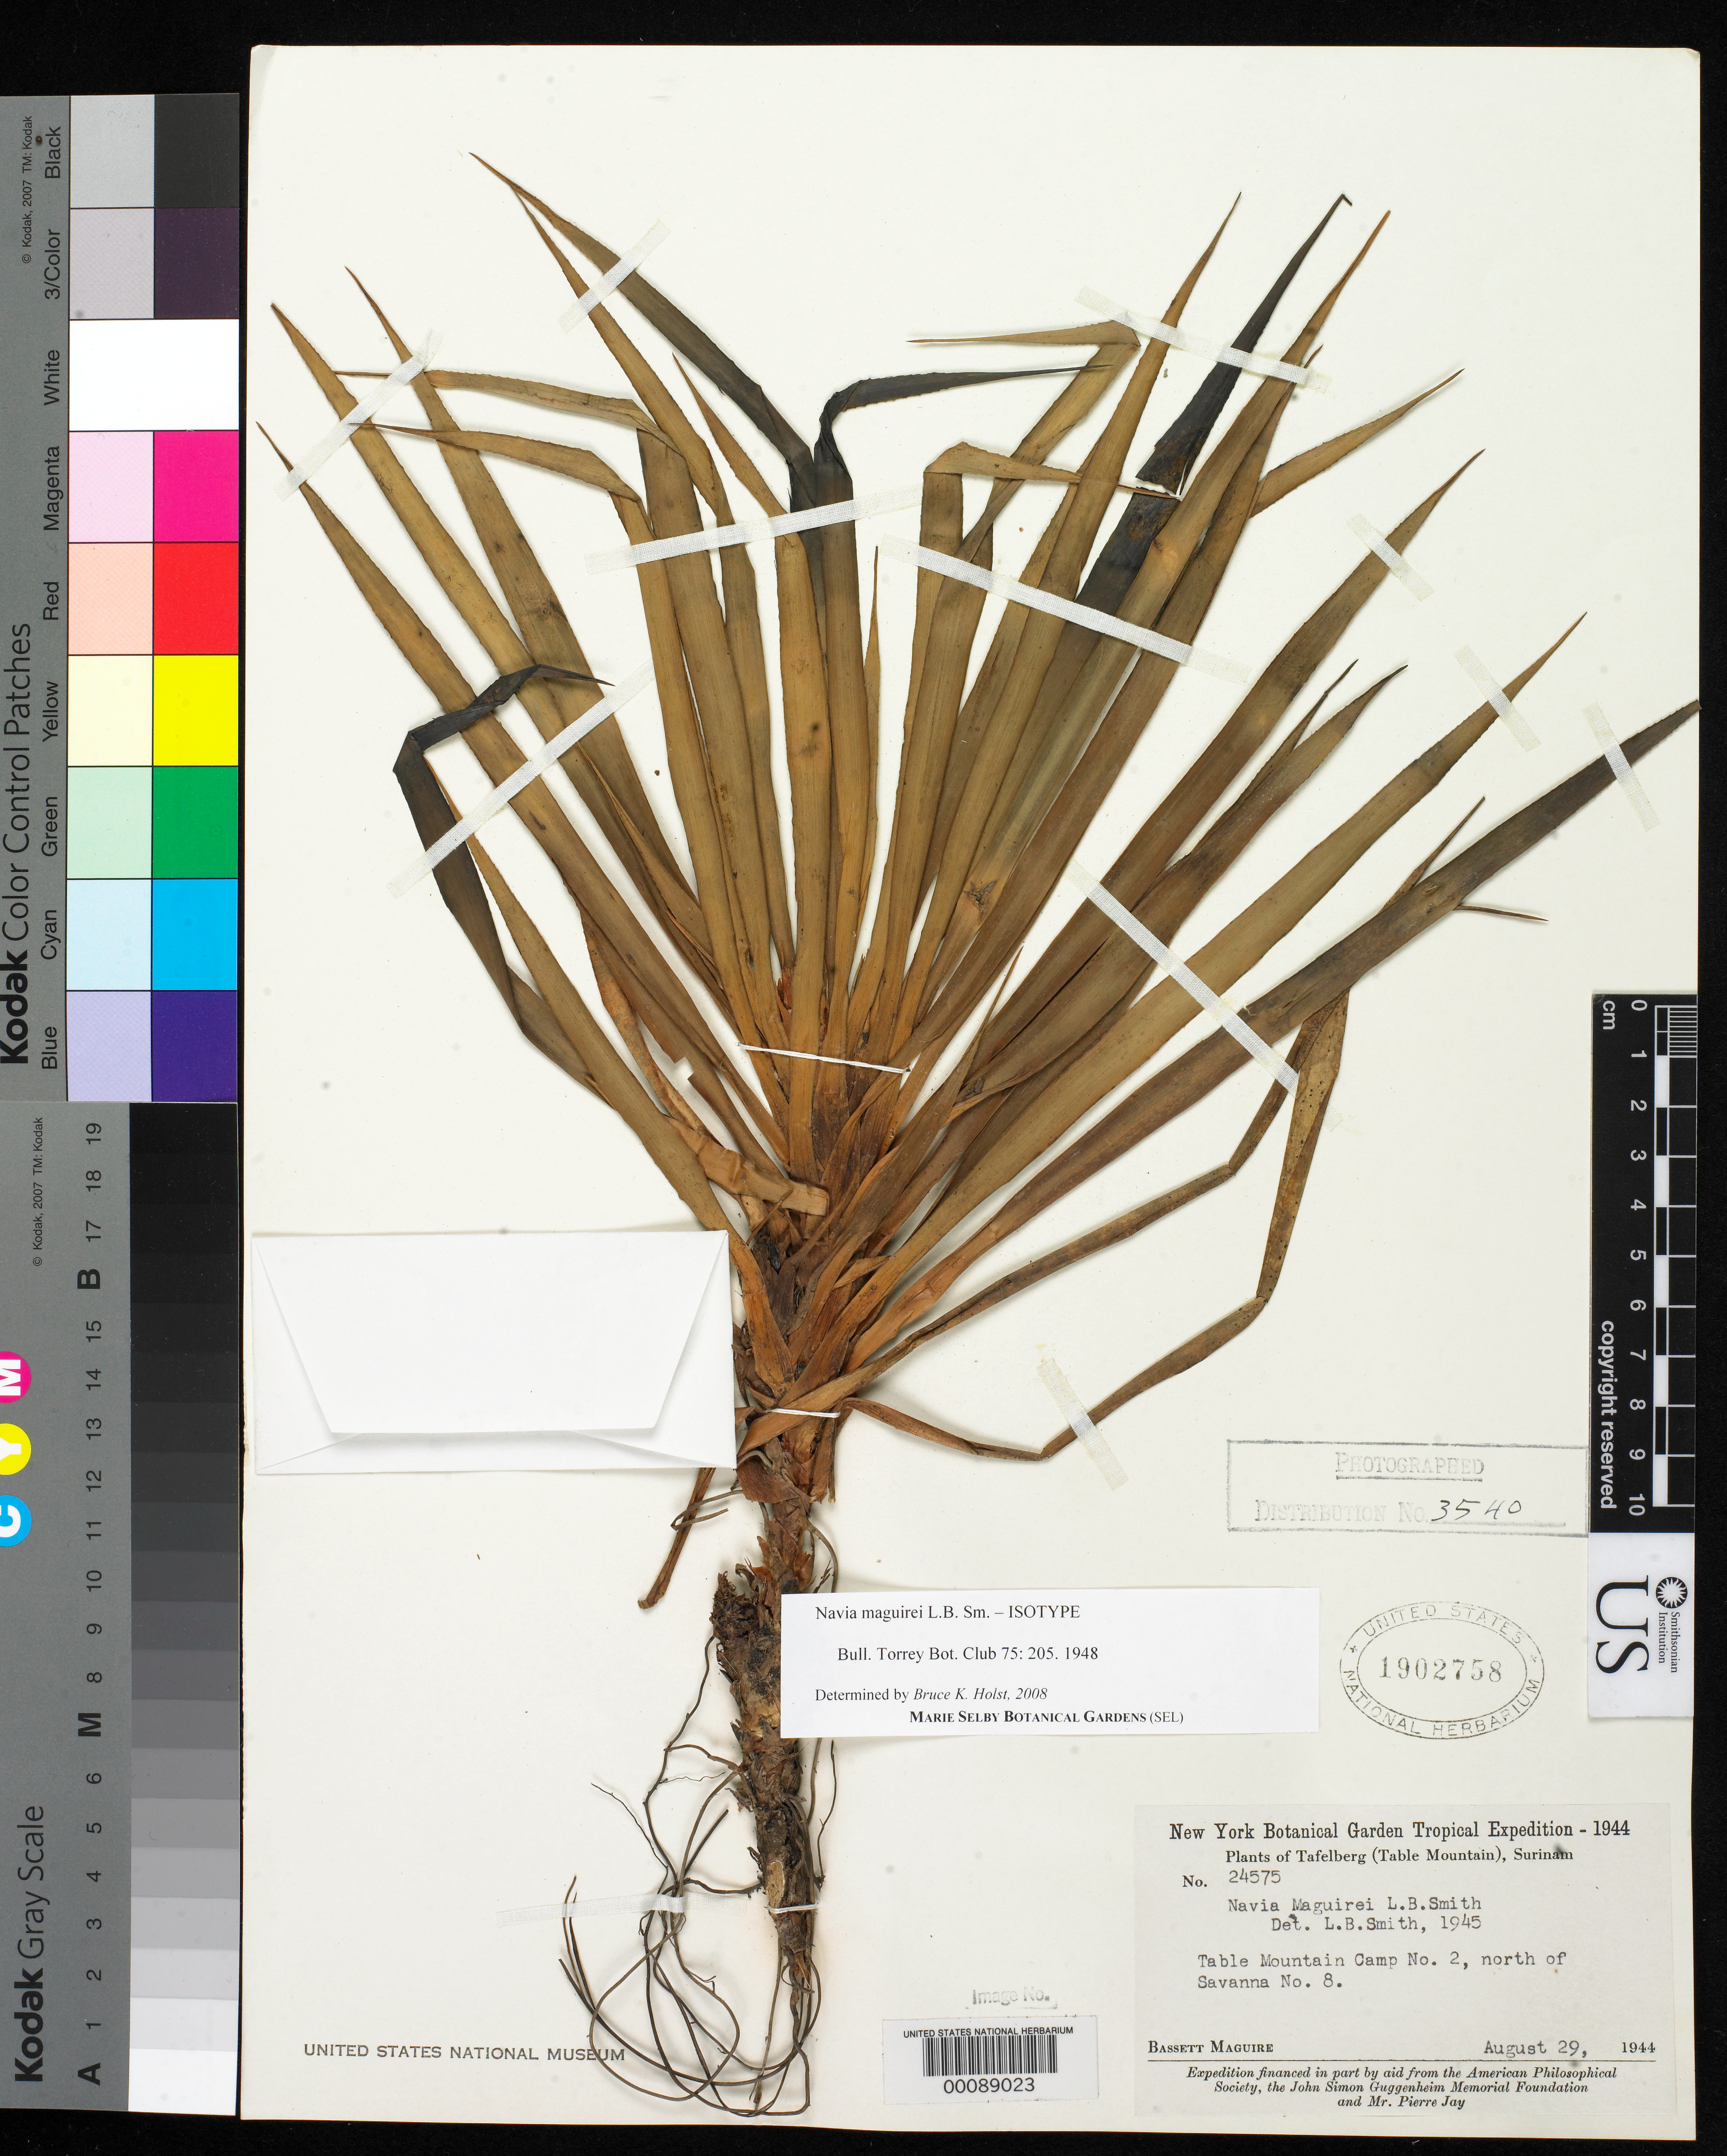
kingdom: Plantae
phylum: Tracheophyta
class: Liliopsida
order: Poales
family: Bromeliaceae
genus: Navia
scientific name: Navia maguirei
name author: L.B. Sm.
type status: Isotype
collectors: B. Maguire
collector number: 24575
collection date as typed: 29 Aug 1944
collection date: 1944-08-29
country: Suriname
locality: Tafelberg (Table Mt.), N of Savanna VIII.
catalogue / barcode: US 1902758